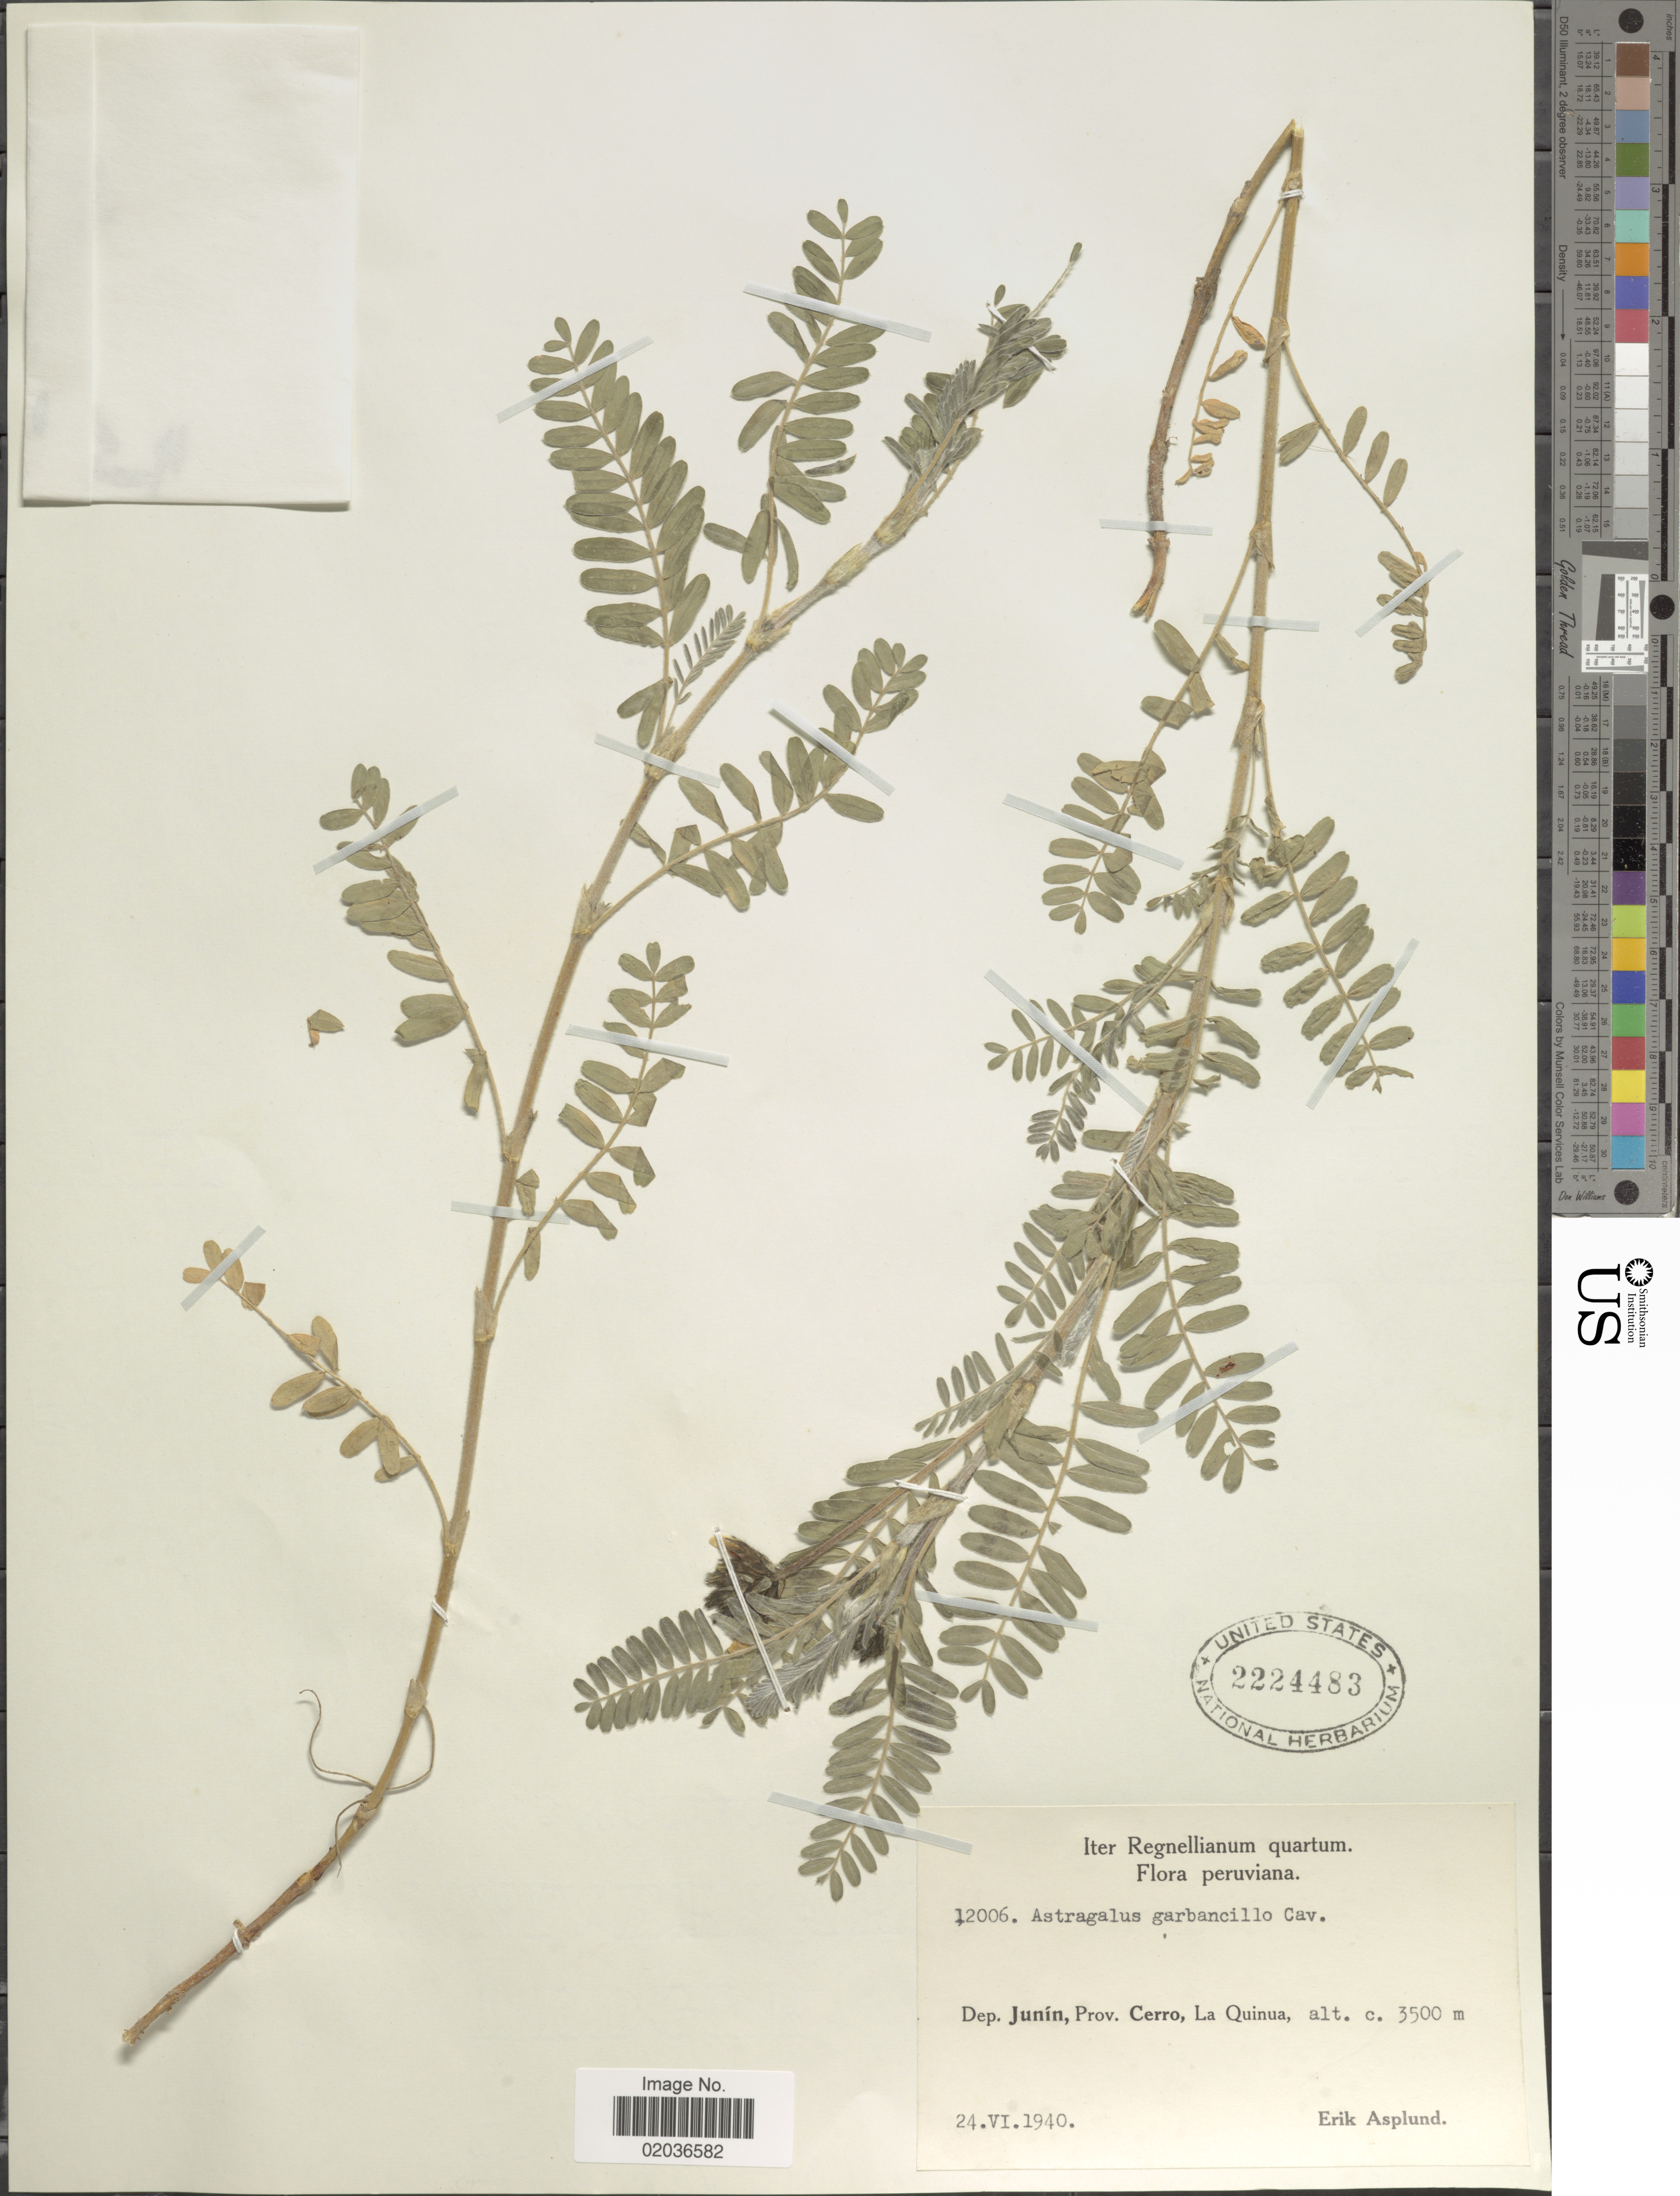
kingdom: Plantae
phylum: Tracheophyta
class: Magnoliopsida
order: Fabales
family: Fabaceae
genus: Astragalus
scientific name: Astragalus garbancillo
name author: Cav.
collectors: E. Asplund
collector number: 12006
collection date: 1940-06-24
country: Peru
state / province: Junín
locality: Dep. Junín, Prov. Cerro, La Quinua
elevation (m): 3500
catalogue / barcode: US 2224483